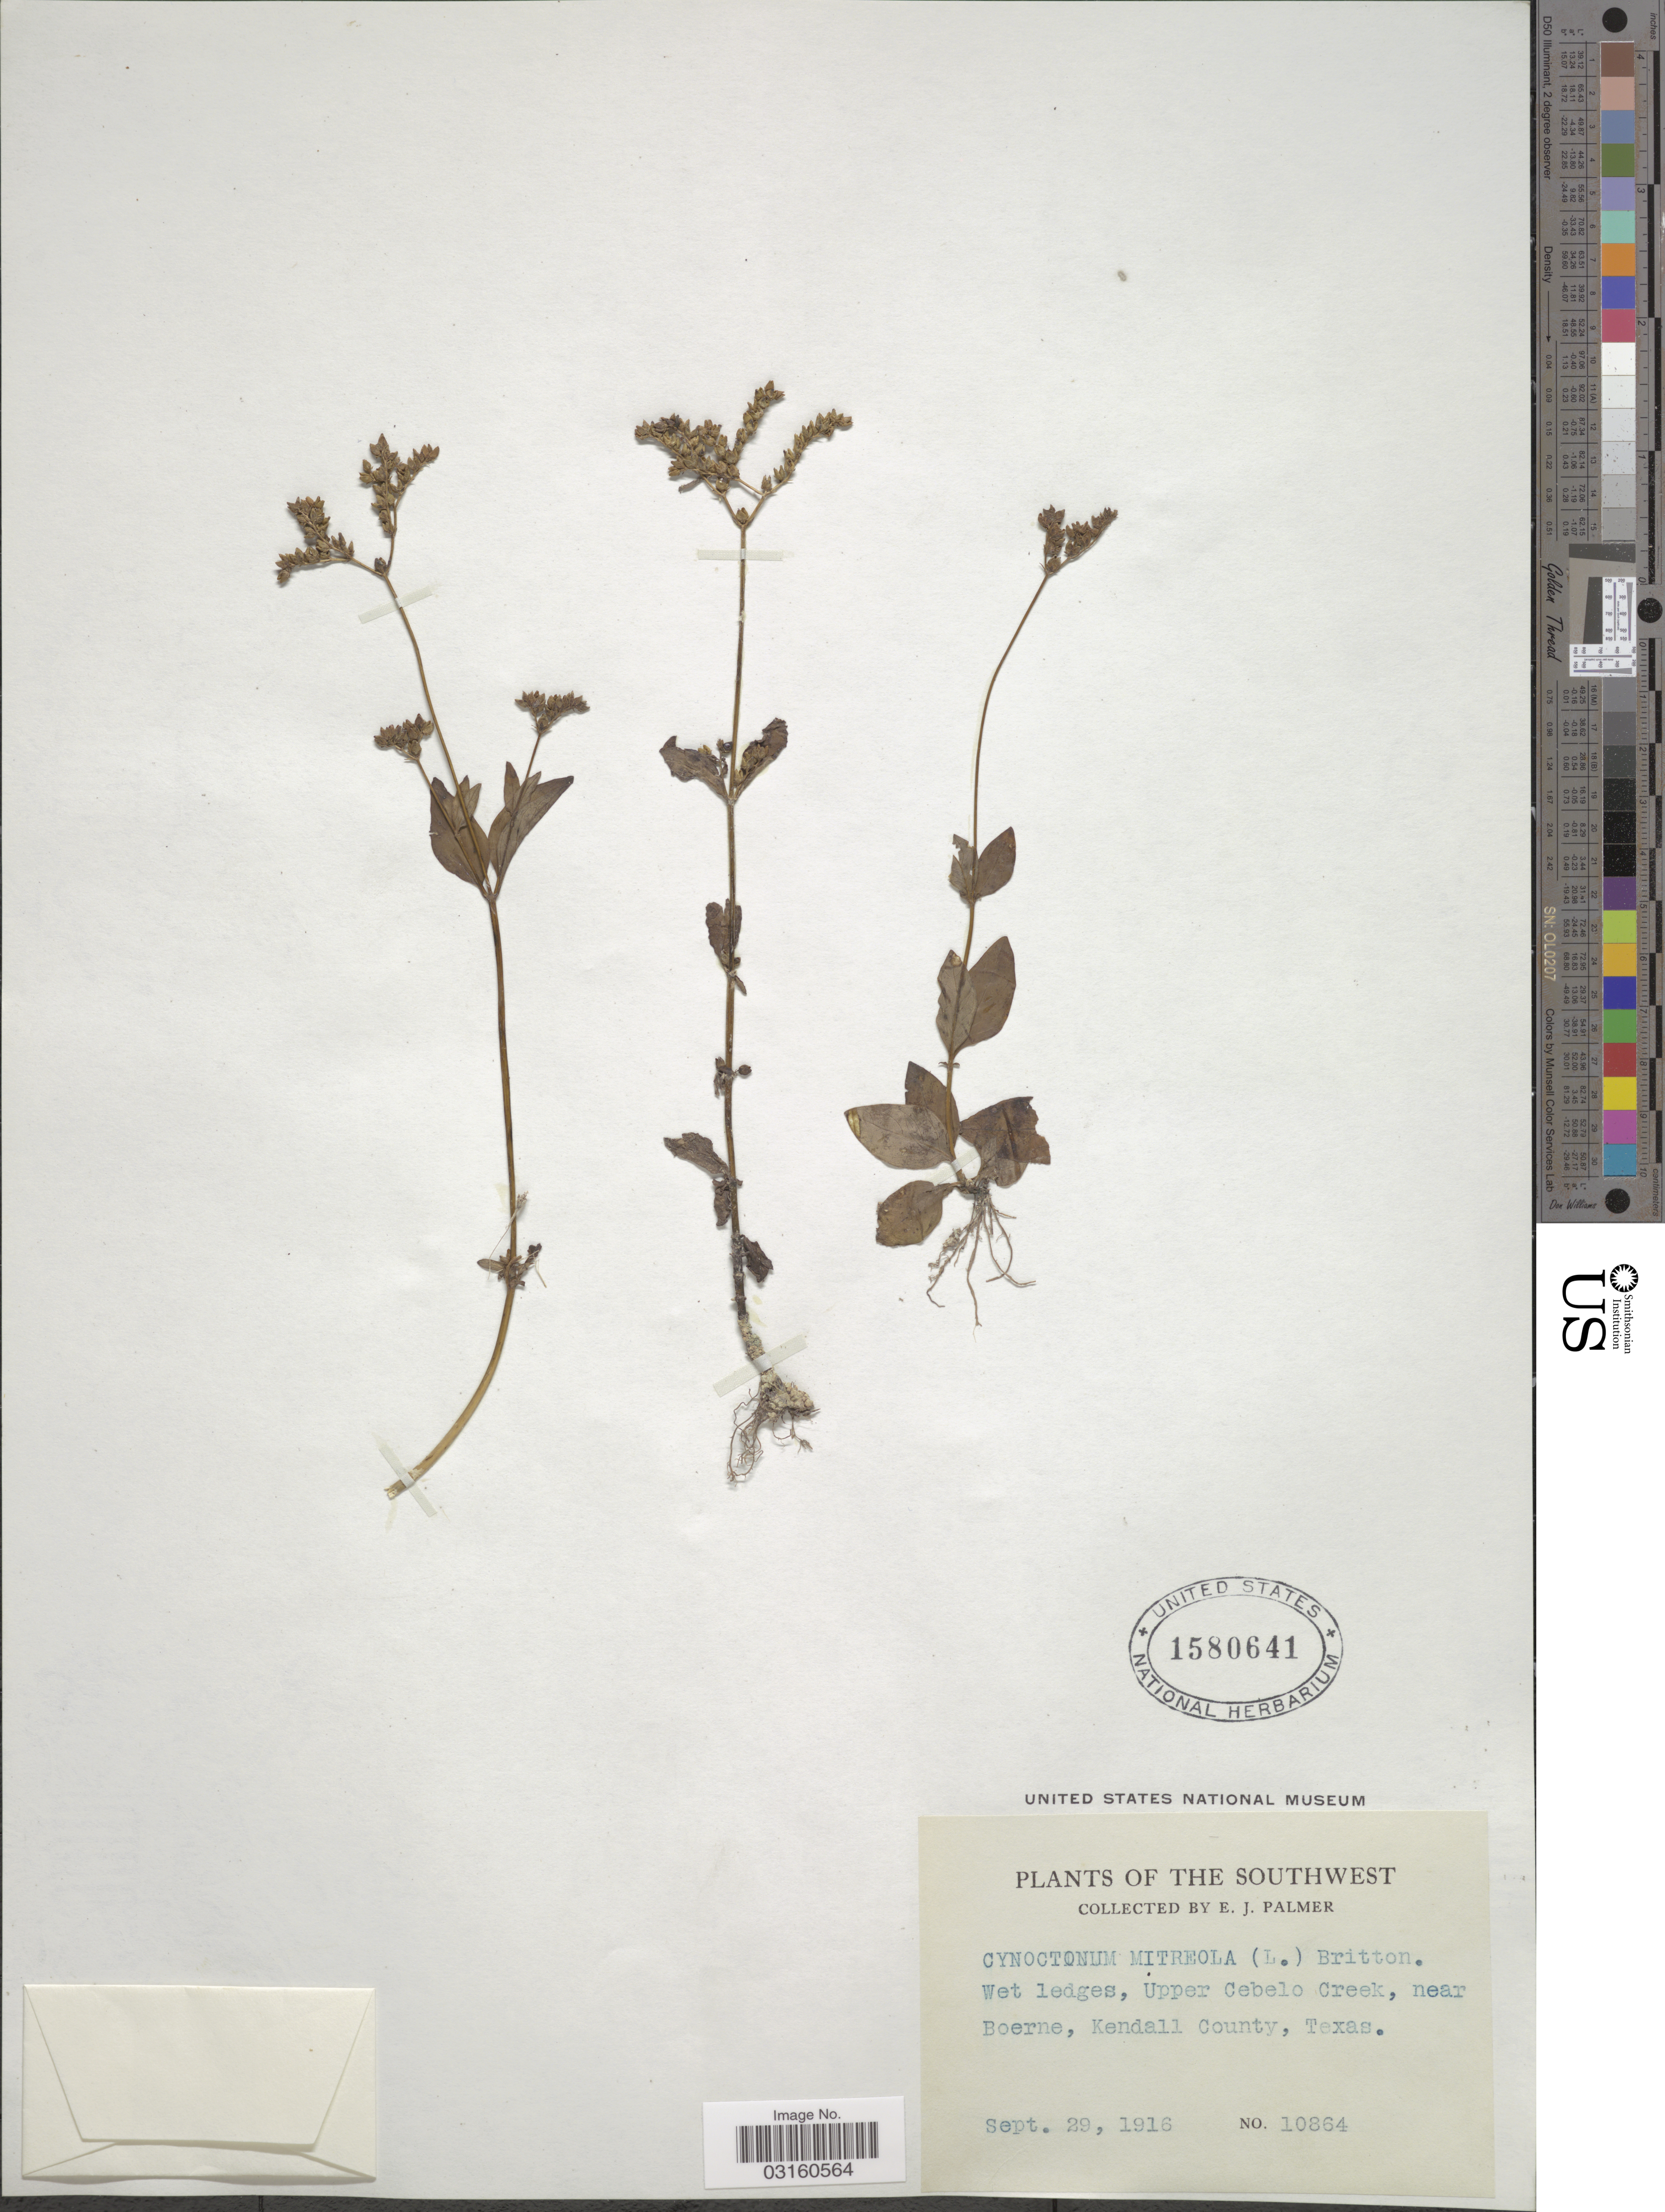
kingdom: Plantae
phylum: Tracheophyta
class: Magnoliopsida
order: Gentianales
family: Loganiaceae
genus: Mitreola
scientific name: Mitreola petiolata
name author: (J.F. Gmel.) Torr. & A. Gray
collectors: E. J. Palmer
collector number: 10864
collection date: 1916-09-29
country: United States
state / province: Texas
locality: Southwest. Wet ledges, Upper Cebelo Creek, near Boerne, Kendall County.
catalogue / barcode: US 1580641